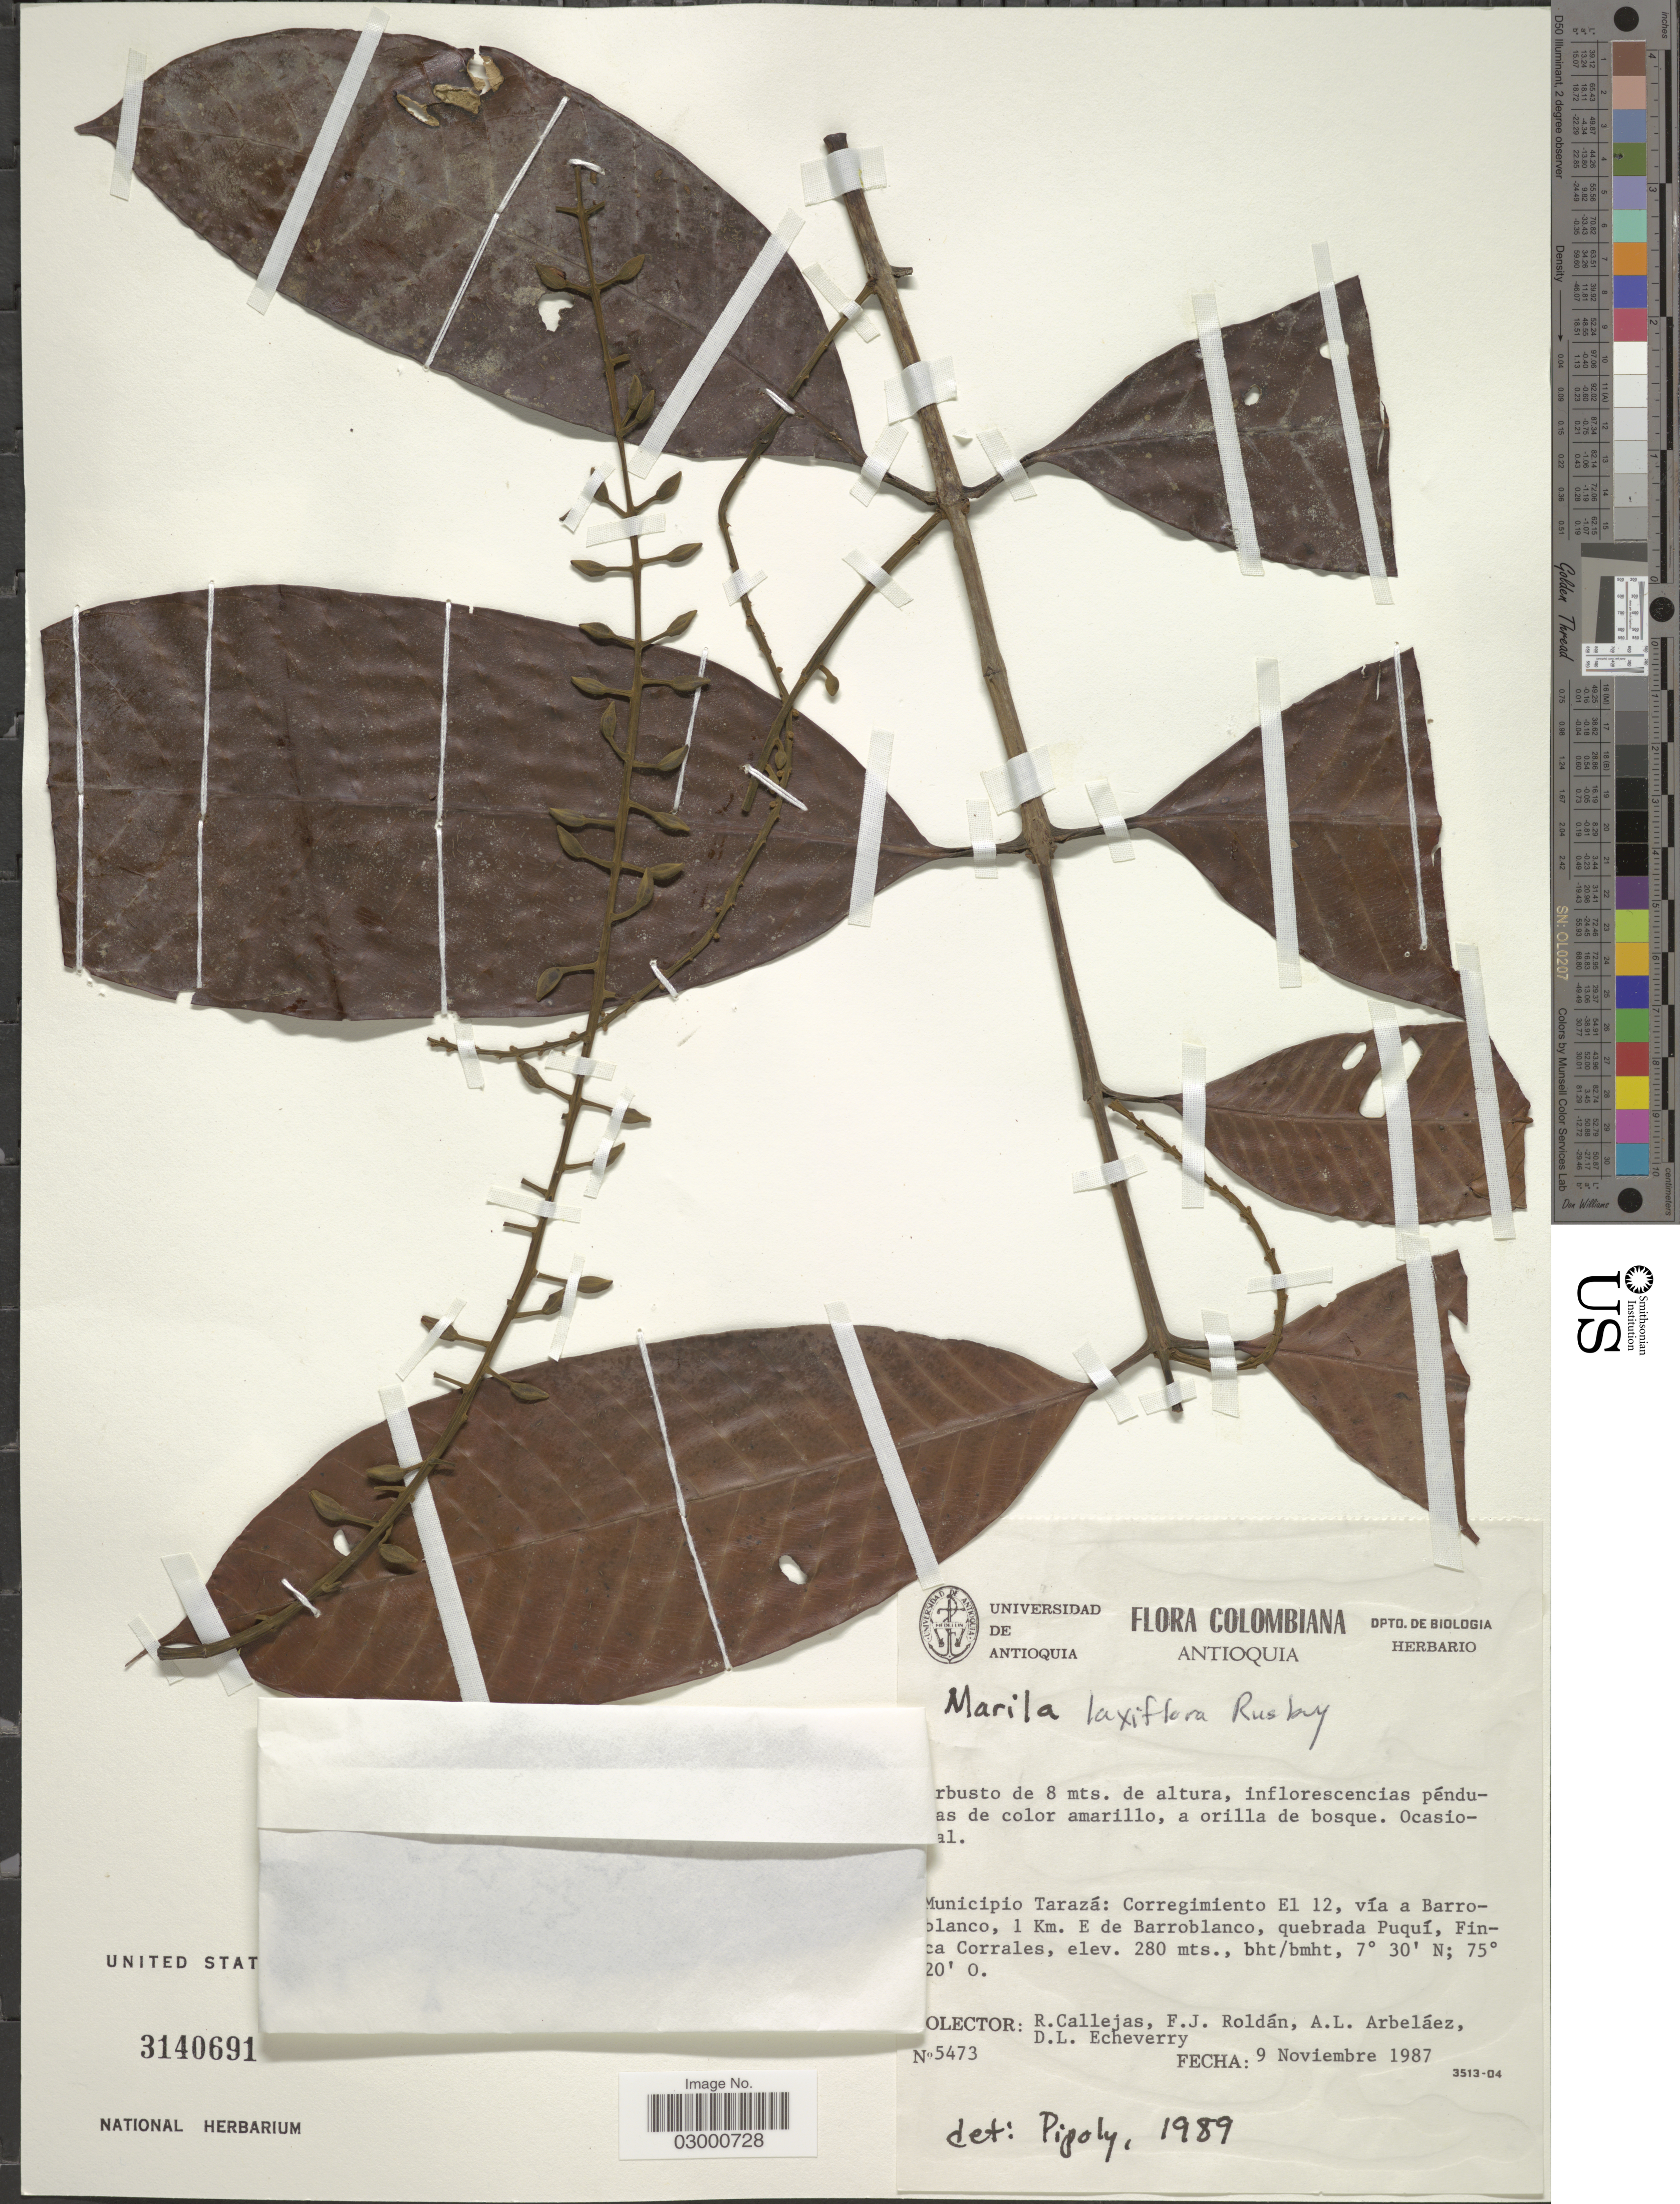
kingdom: Plantae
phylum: Tracheophyta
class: Magnoliopsida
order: Malpighiales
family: Calophyllaceae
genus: Marila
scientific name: Marila laxiflora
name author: Rusby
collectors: R. Callejas, F. J. Roldán, A. Arbeláez Alvarez & D. Echeverry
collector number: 5473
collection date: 1987-11-09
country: Colombia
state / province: Antioquia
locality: Municipio Tarazá: Corregimiento El 12, vía a Barro-blanco, 1 Km. E de Barroblanco, quebrada Puquí, Finca Corrales.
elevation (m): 280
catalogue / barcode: US 3140691